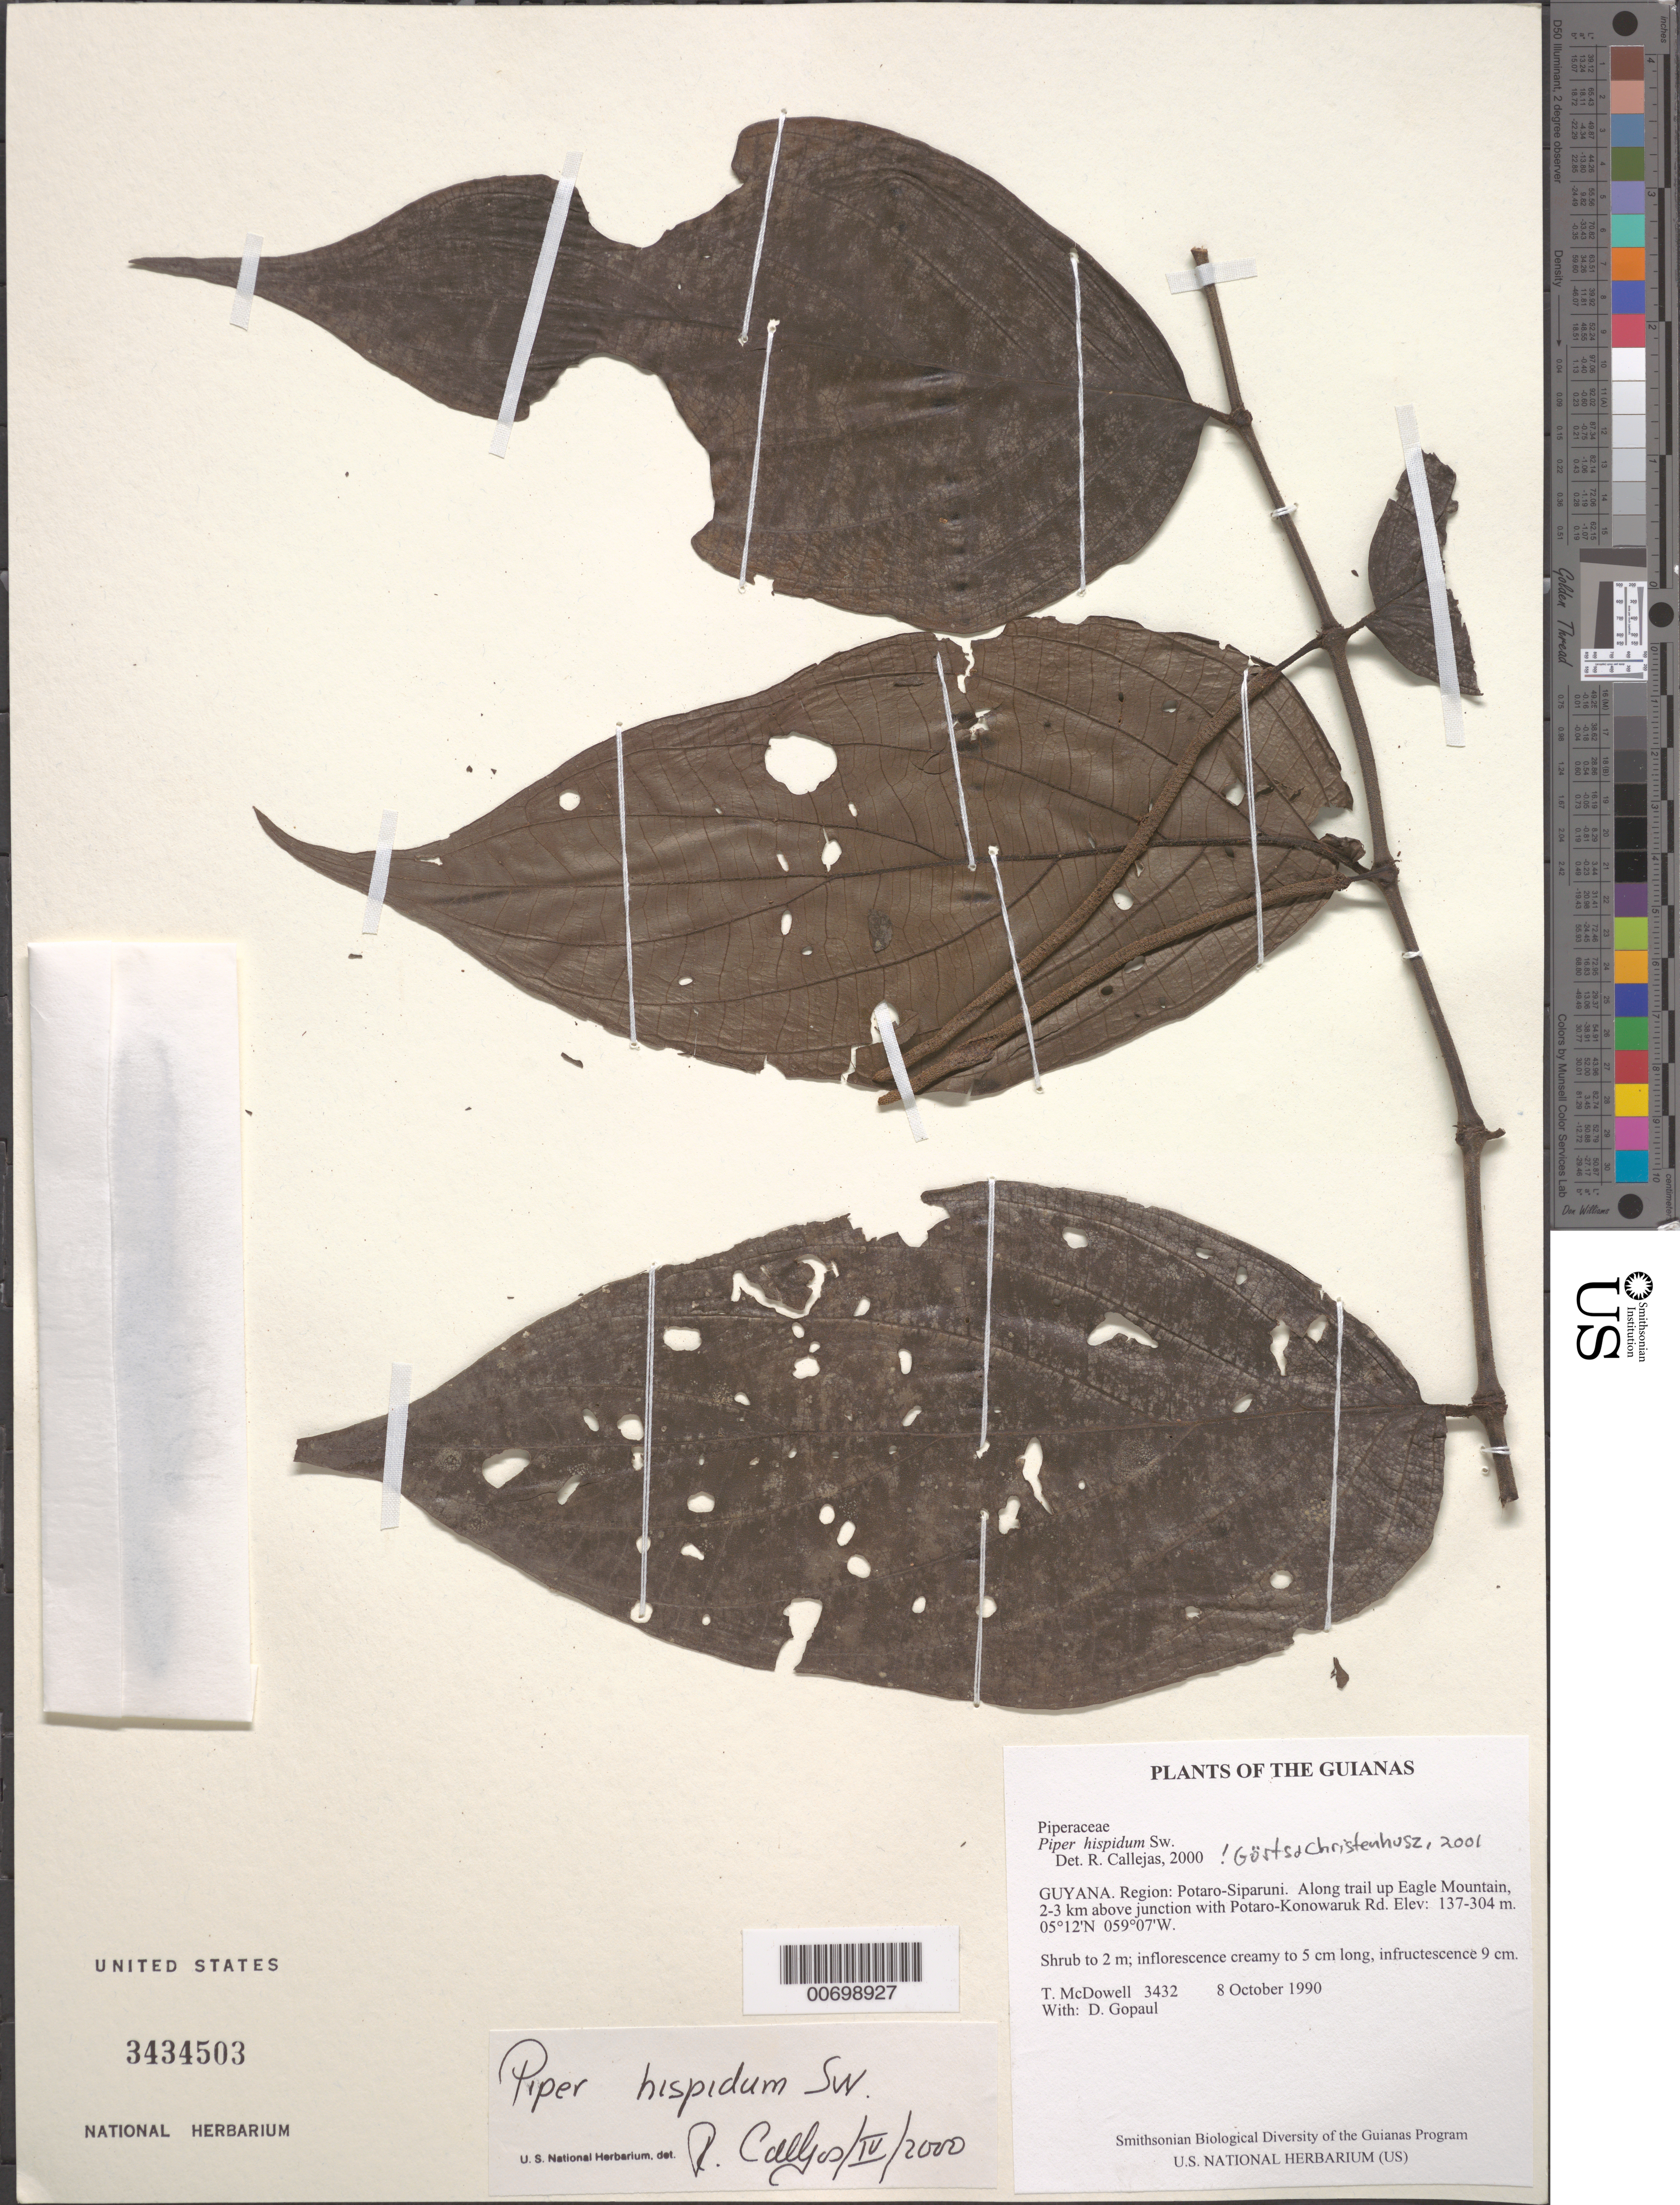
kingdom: Plantae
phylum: Tracheophyta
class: Magnoliopsida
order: Piperales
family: Piperaceae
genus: Piper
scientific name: Piper hispidum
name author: Sw.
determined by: Görts-van Rijn, A. R.; Christenhusz, M. J.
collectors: T. McDowell & D. Gopaul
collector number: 3432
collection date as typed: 8 October 1990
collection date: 1990-10-08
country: Guyana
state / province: Potaro-Siparuni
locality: Along trail up Eagle Mountain, 2-3 km above junction with Potaro-Konowaruk Rd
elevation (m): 137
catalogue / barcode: US 3434503